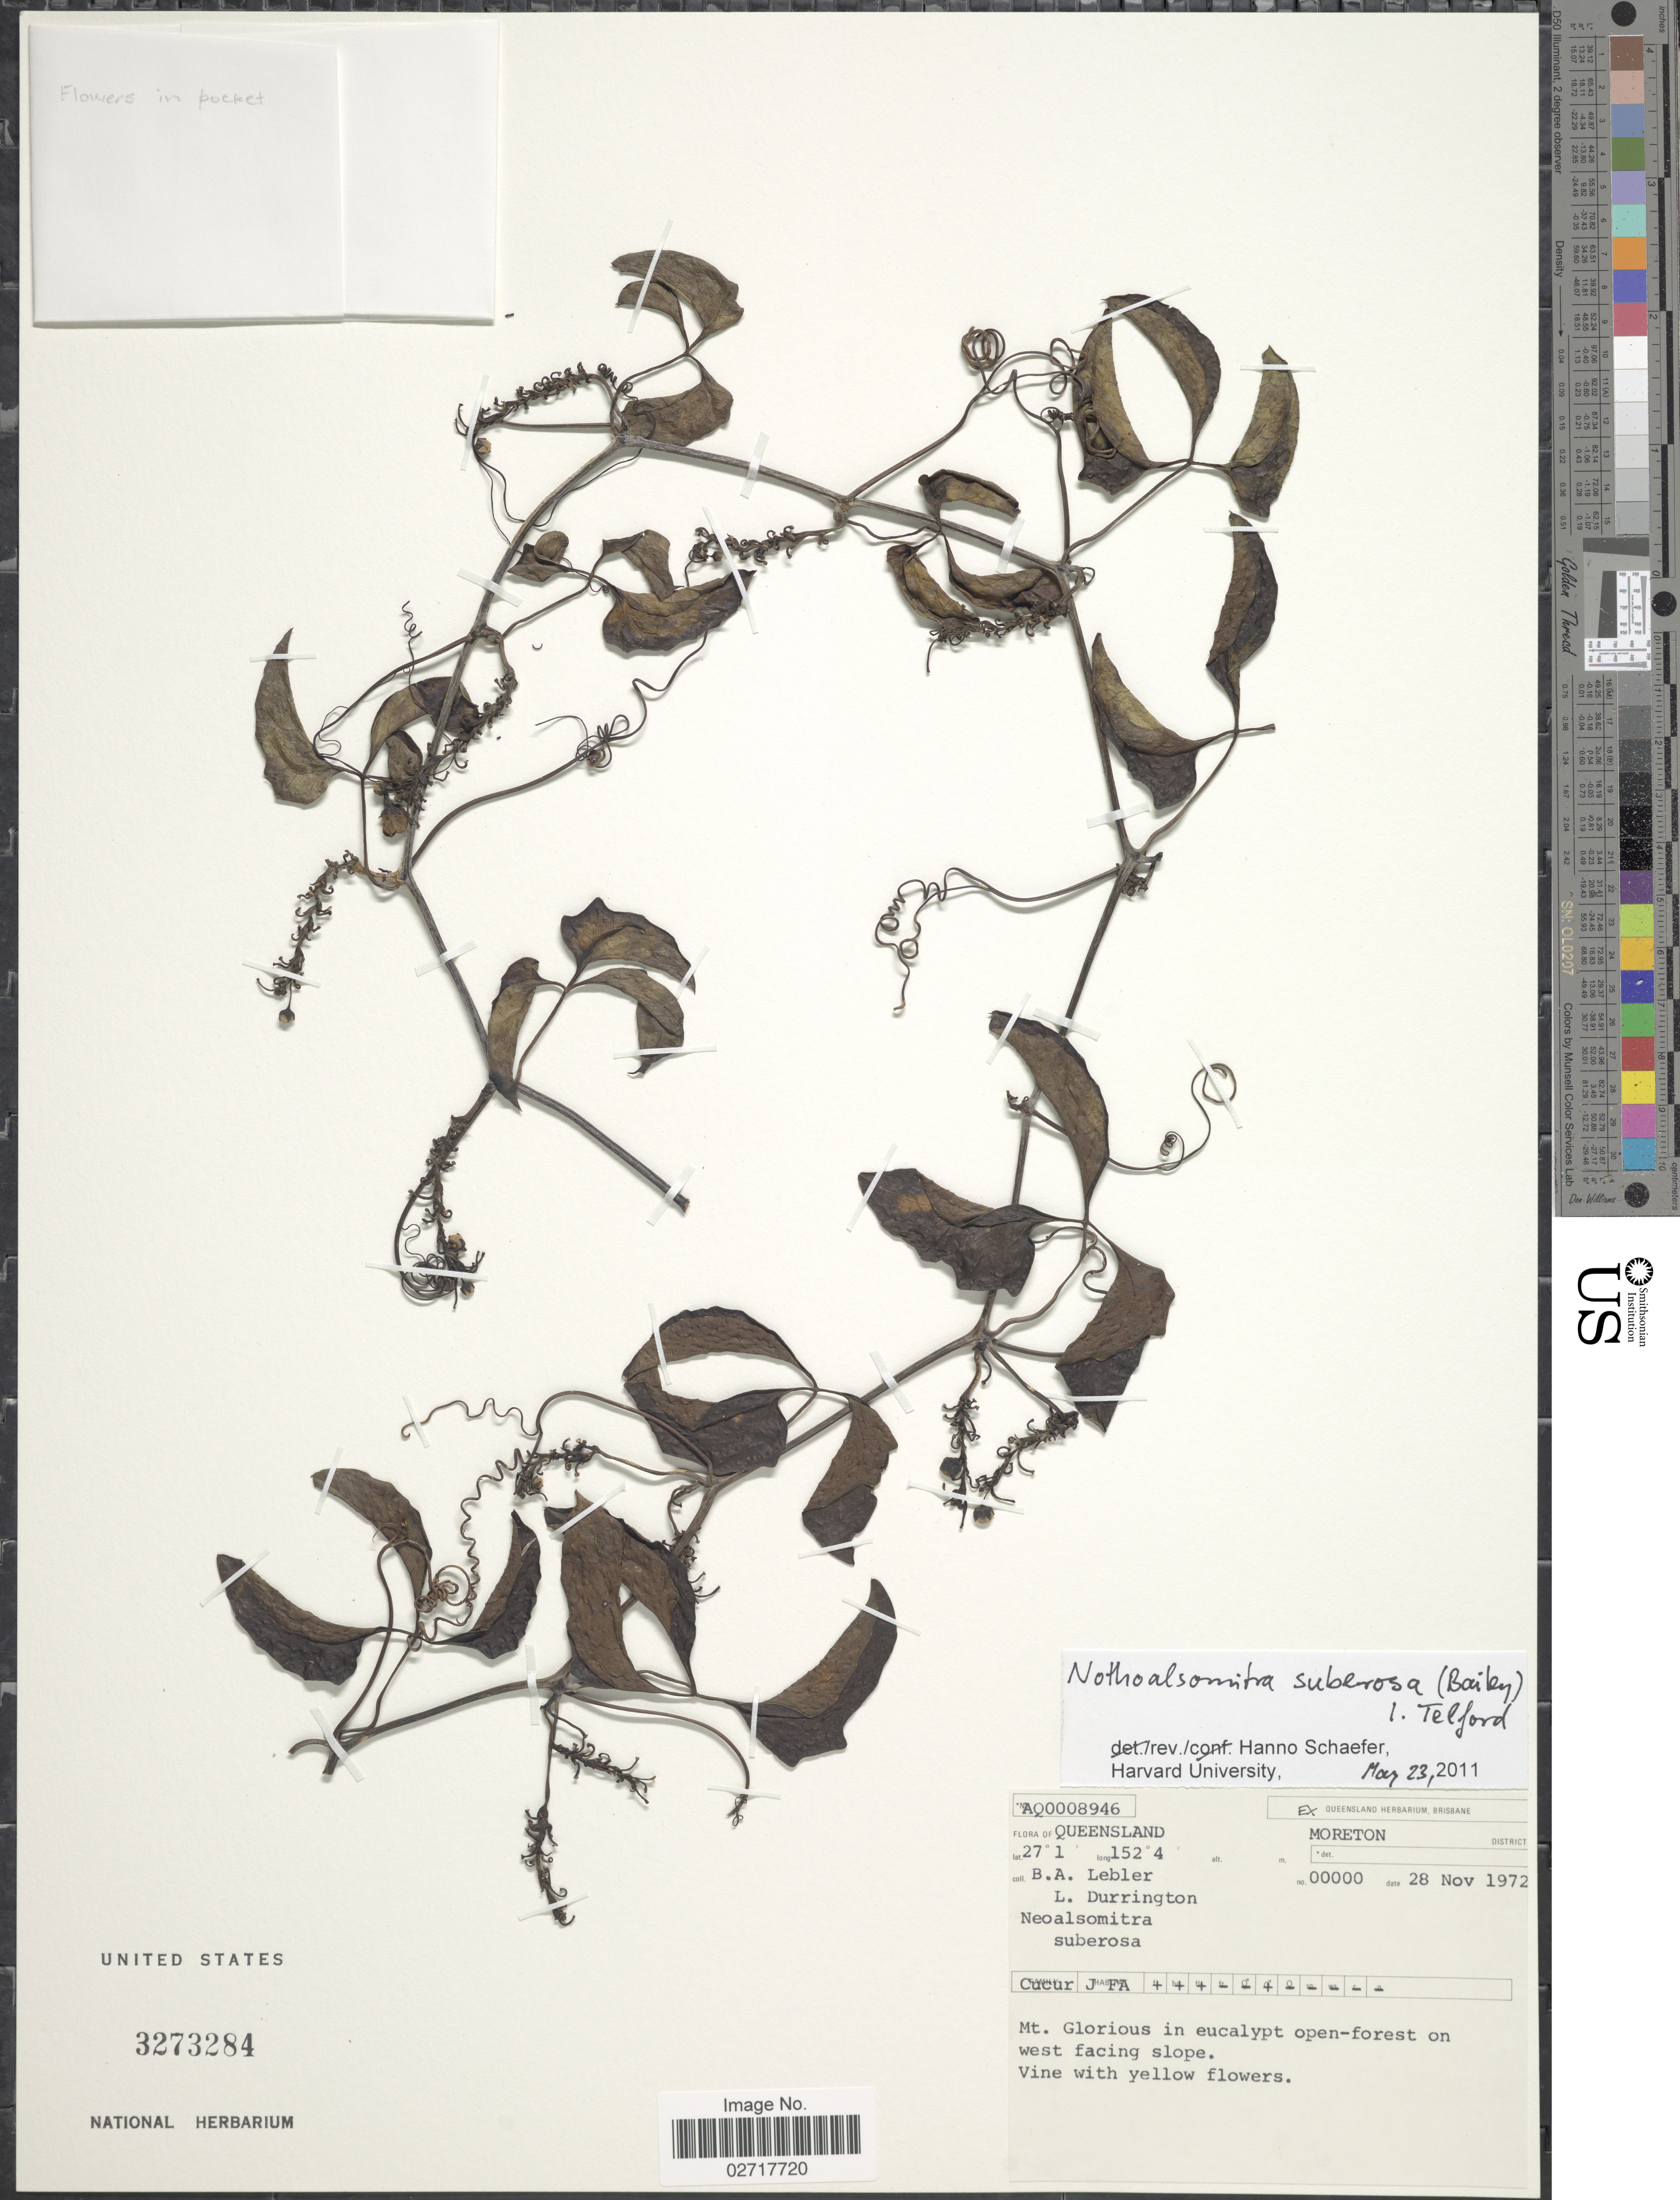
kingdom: Plantae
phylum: Tracheophyta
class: Magnoliopsida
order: Cucurbitales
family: Cucurbitaceae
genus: Neoalsomitra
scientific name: Neoalsomitra suberosa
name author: (F.M. Bailey) Hutch.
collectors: B. Lebler & L. Durrington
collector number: AQ0008946?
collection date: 1972-11-28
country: Australia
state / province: Queensland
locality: Moreton District. Mt. Glorious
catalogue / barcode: US 3273284